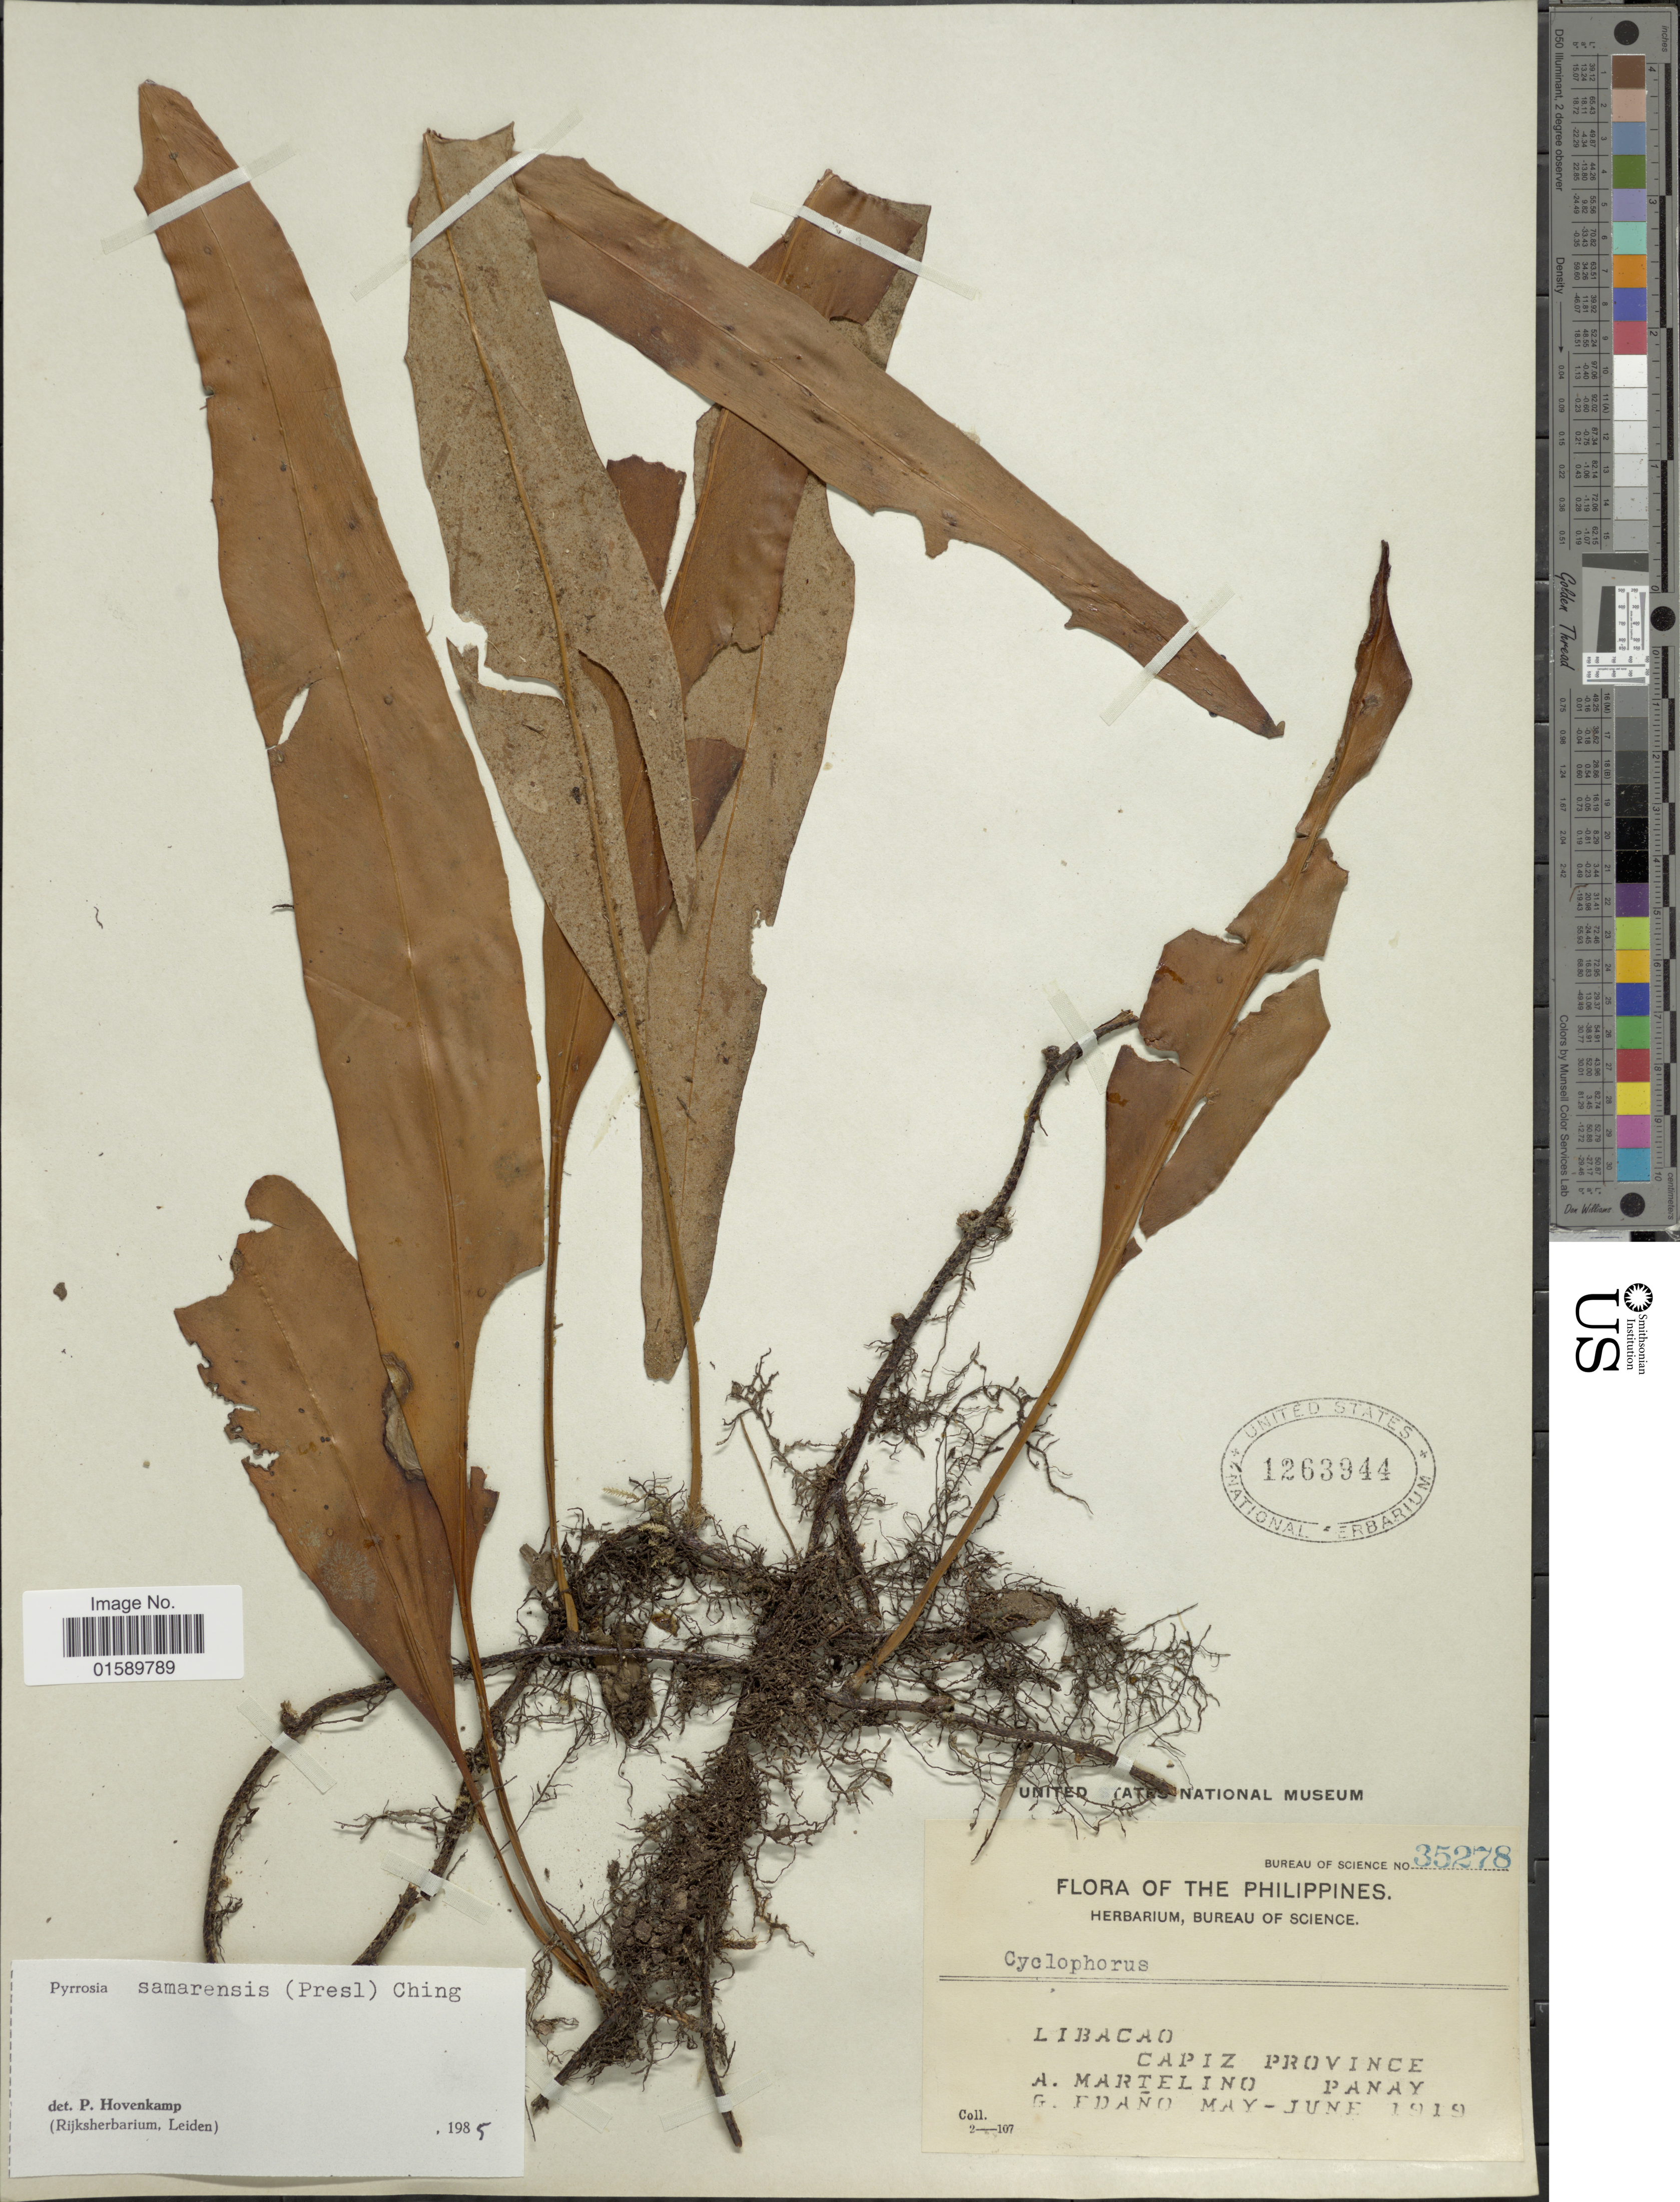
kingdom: Plantae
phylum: Tracheophyta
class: Polypodiopsida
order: Polypodiales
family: Polypodiaceae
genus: Pyrrosia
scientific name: Pyrrosia samarensis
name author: (C. Presl) Ching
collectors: A. Martelino & G. Edaño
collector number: Bureau of science 35278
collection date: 1919-05/1919-06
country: Philippines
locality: Libacao, Capiz Province, Panay.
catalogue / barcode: US 1263944